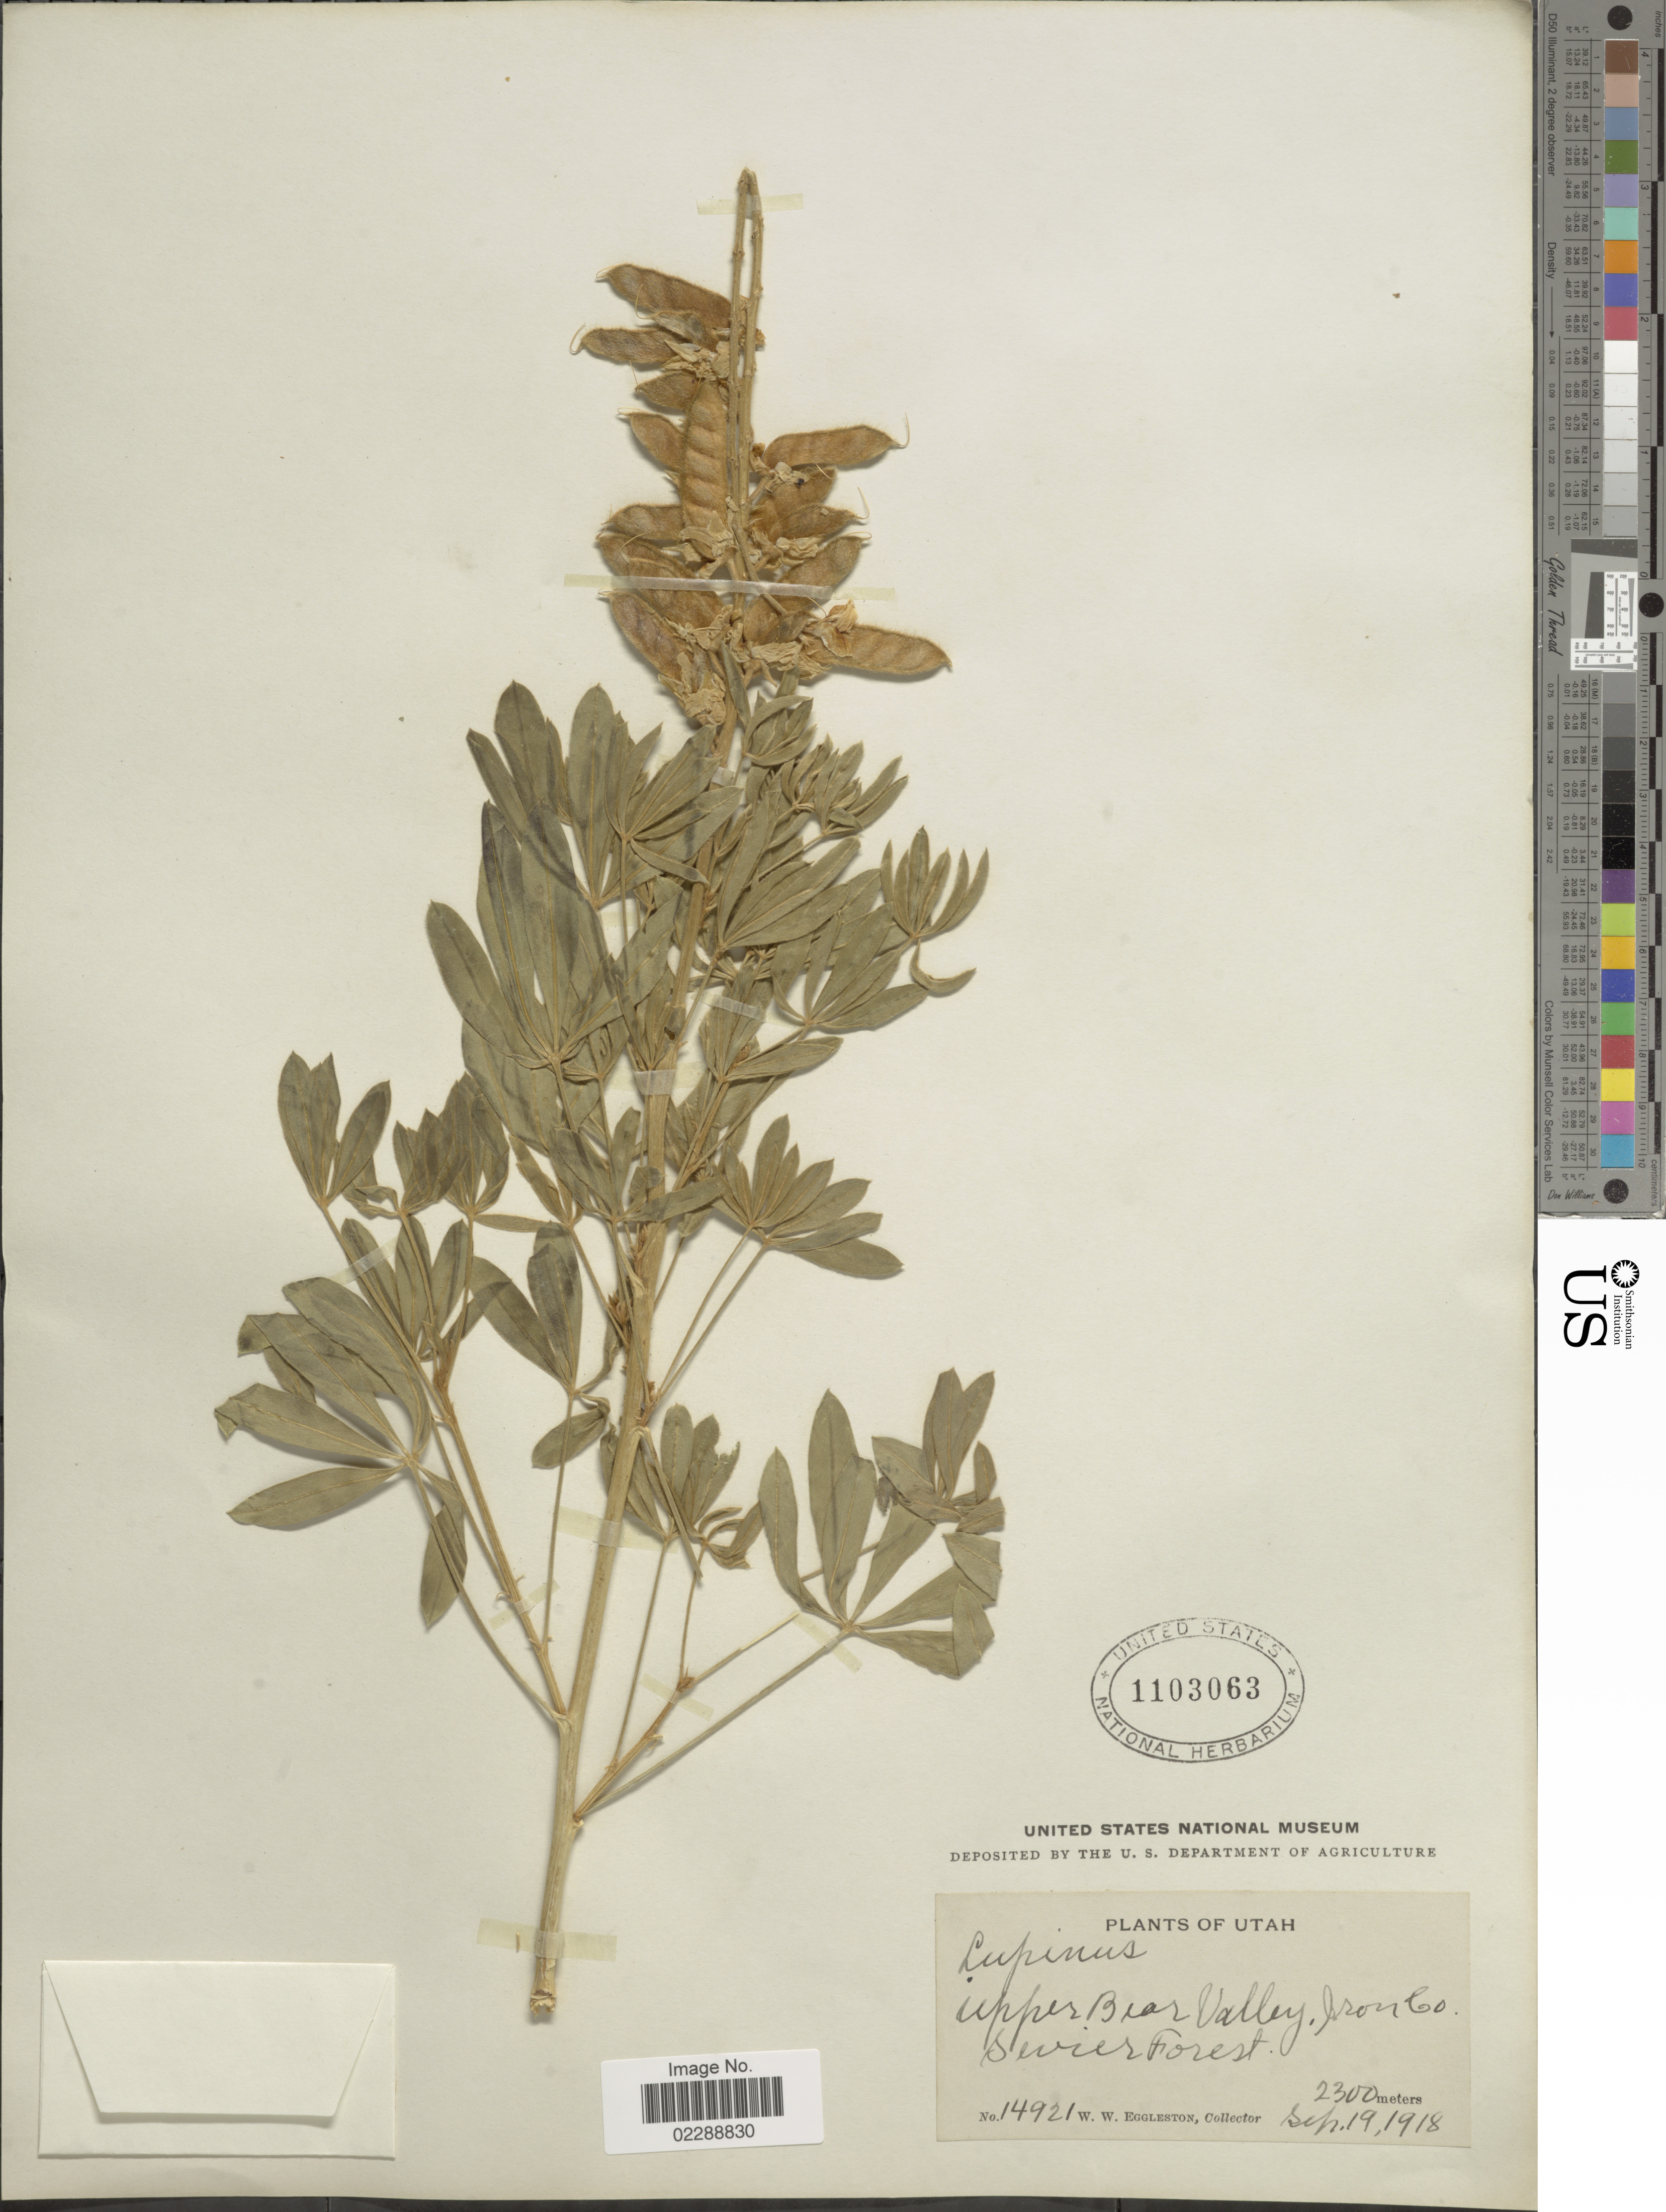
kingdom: Plantae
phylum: Tracheophyta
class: Magnoliopsida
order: Fabales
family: Fabaceae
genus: Lupinus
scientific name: Lupinus sp.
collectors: W. W. Eggleston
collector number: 14921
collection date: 1918-09-19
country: United States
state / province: Utah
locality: Upper Bear Valley, Iron Co., Sevier Forest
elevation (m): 2300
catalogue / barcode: US 1103063